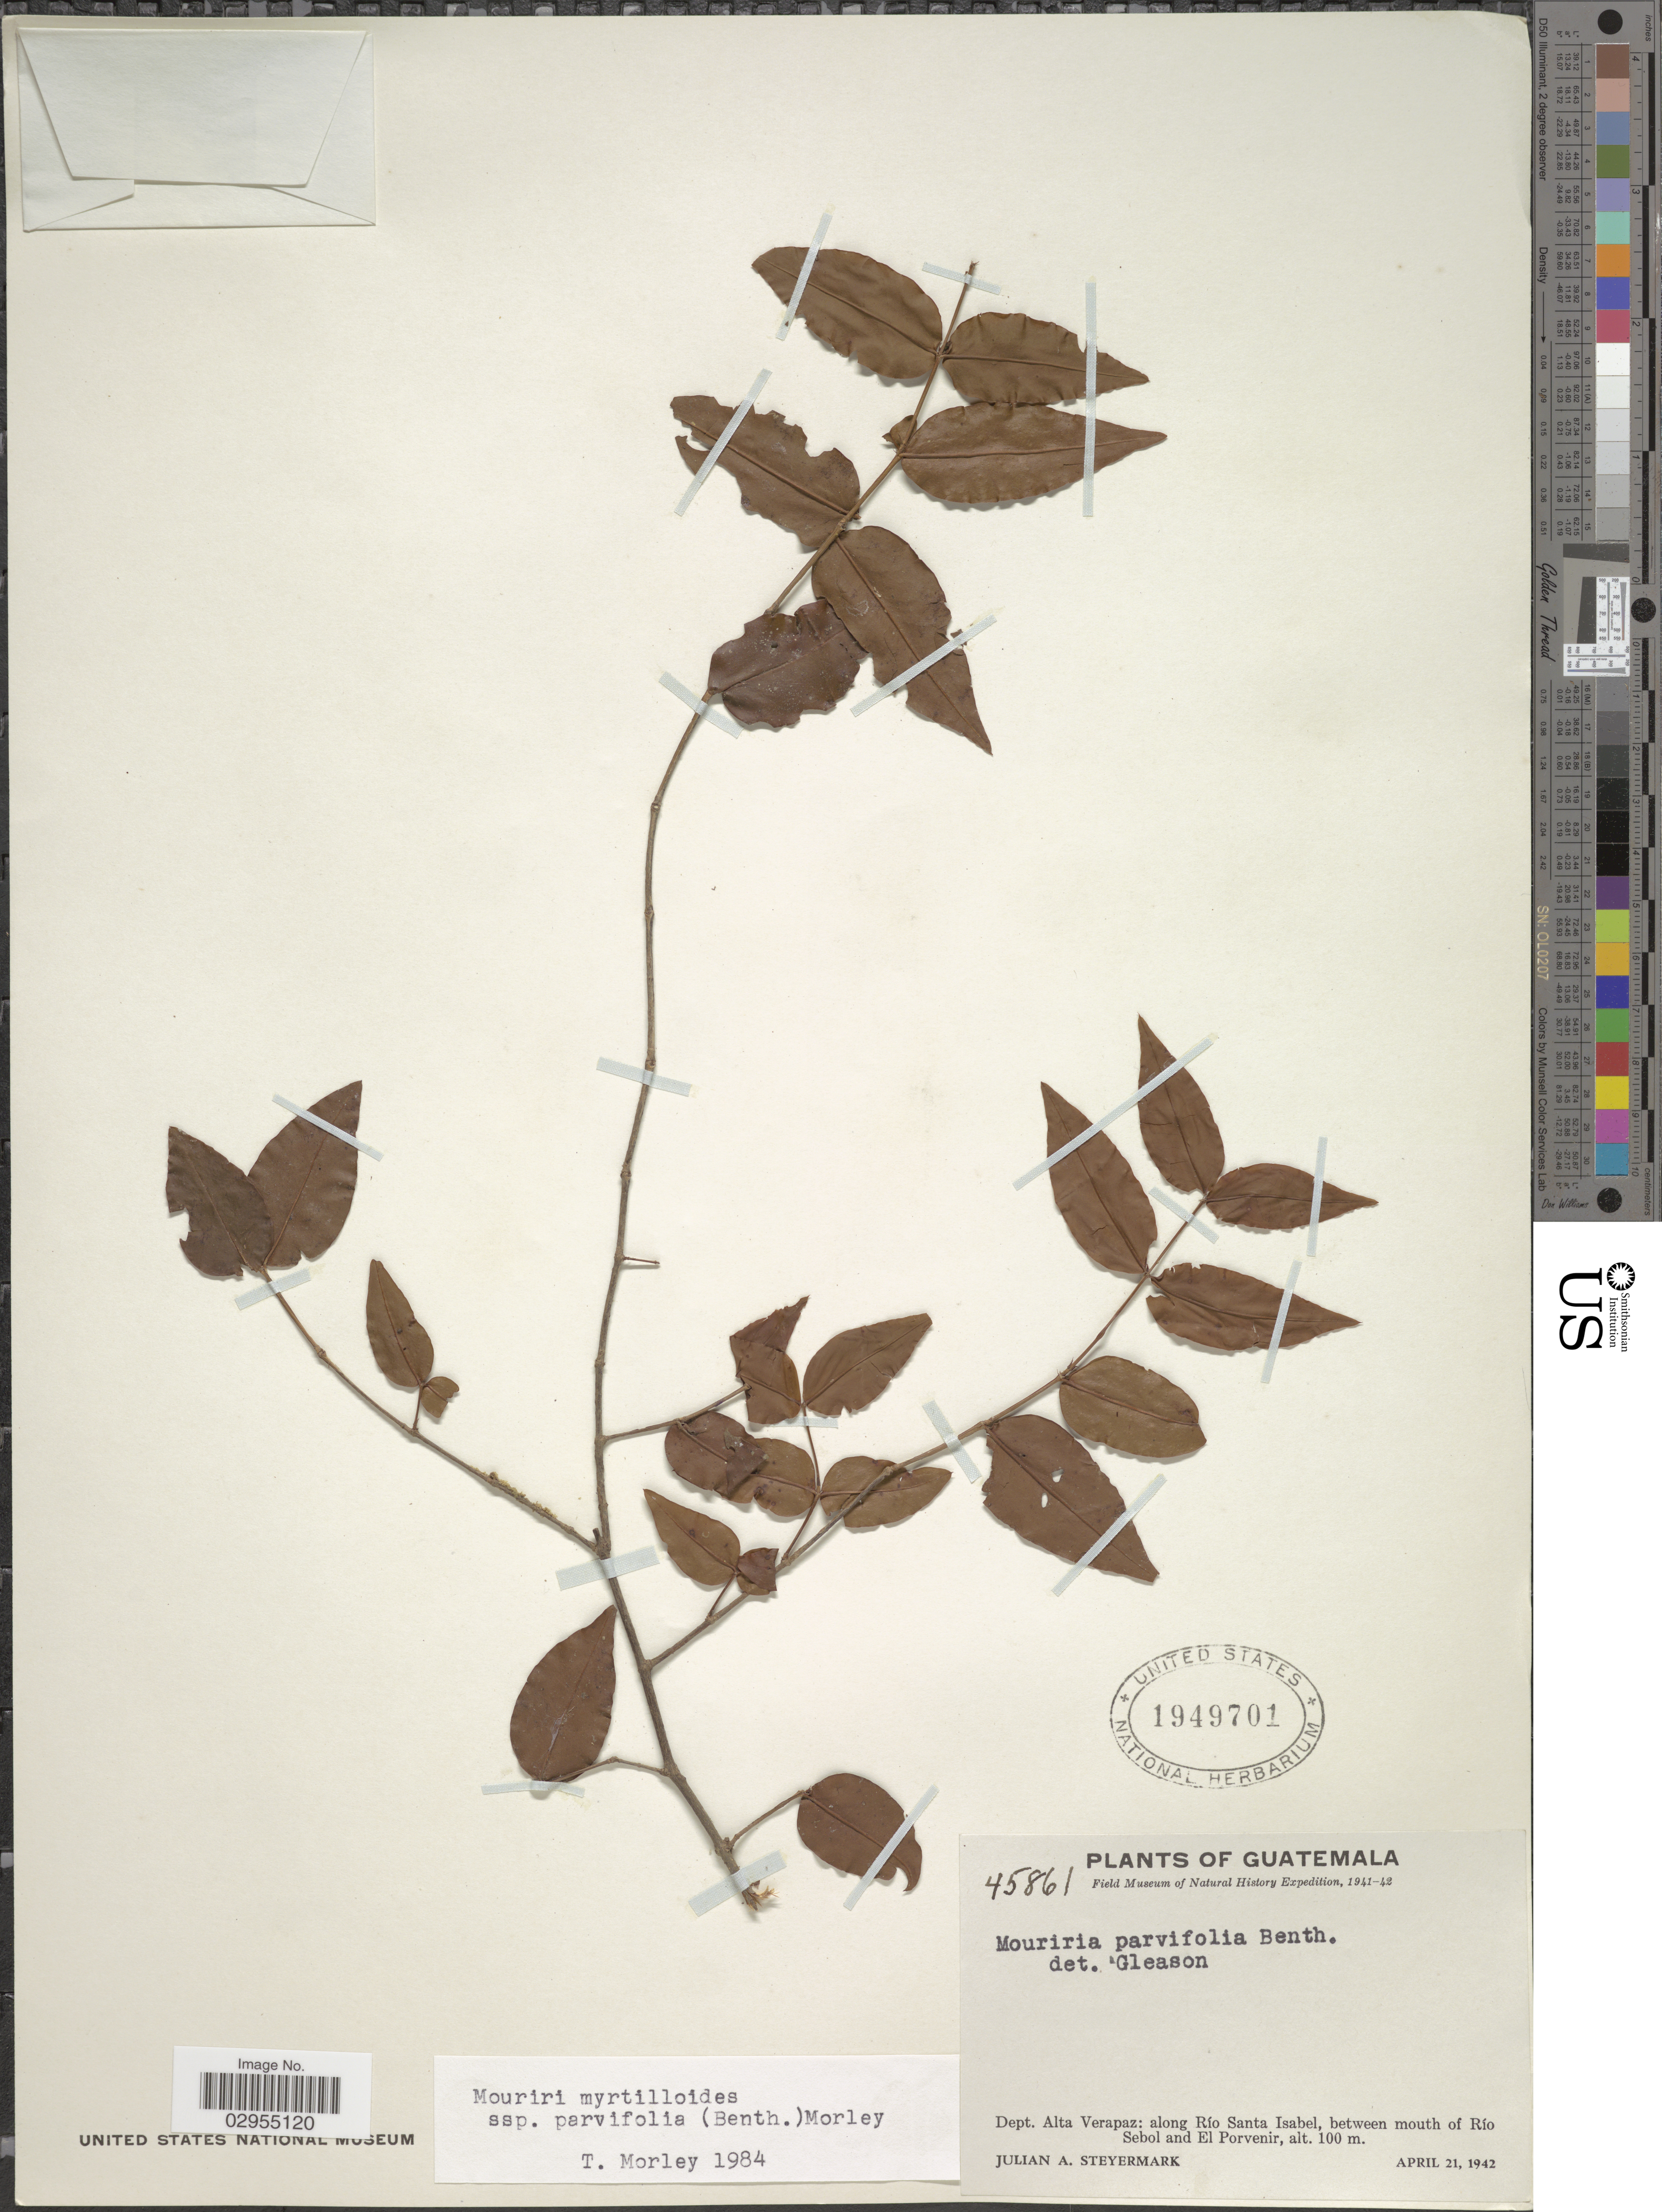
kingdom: Plantae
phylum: Tracheophyta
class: Magnoliopsida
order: Myrtales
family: Melastomataceae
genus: Mouriri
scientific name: Mouriri parvifolia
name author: Benth.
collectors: J. Steyermark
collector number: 45861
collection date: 1942-04-21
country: Guatemala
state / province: Alta Verapaz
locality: Dept. Alta Verapaz: along Río Santa Isabel, between mouth of Río Sebol and El Porvenir.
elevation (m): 100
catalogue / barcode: US 1949701